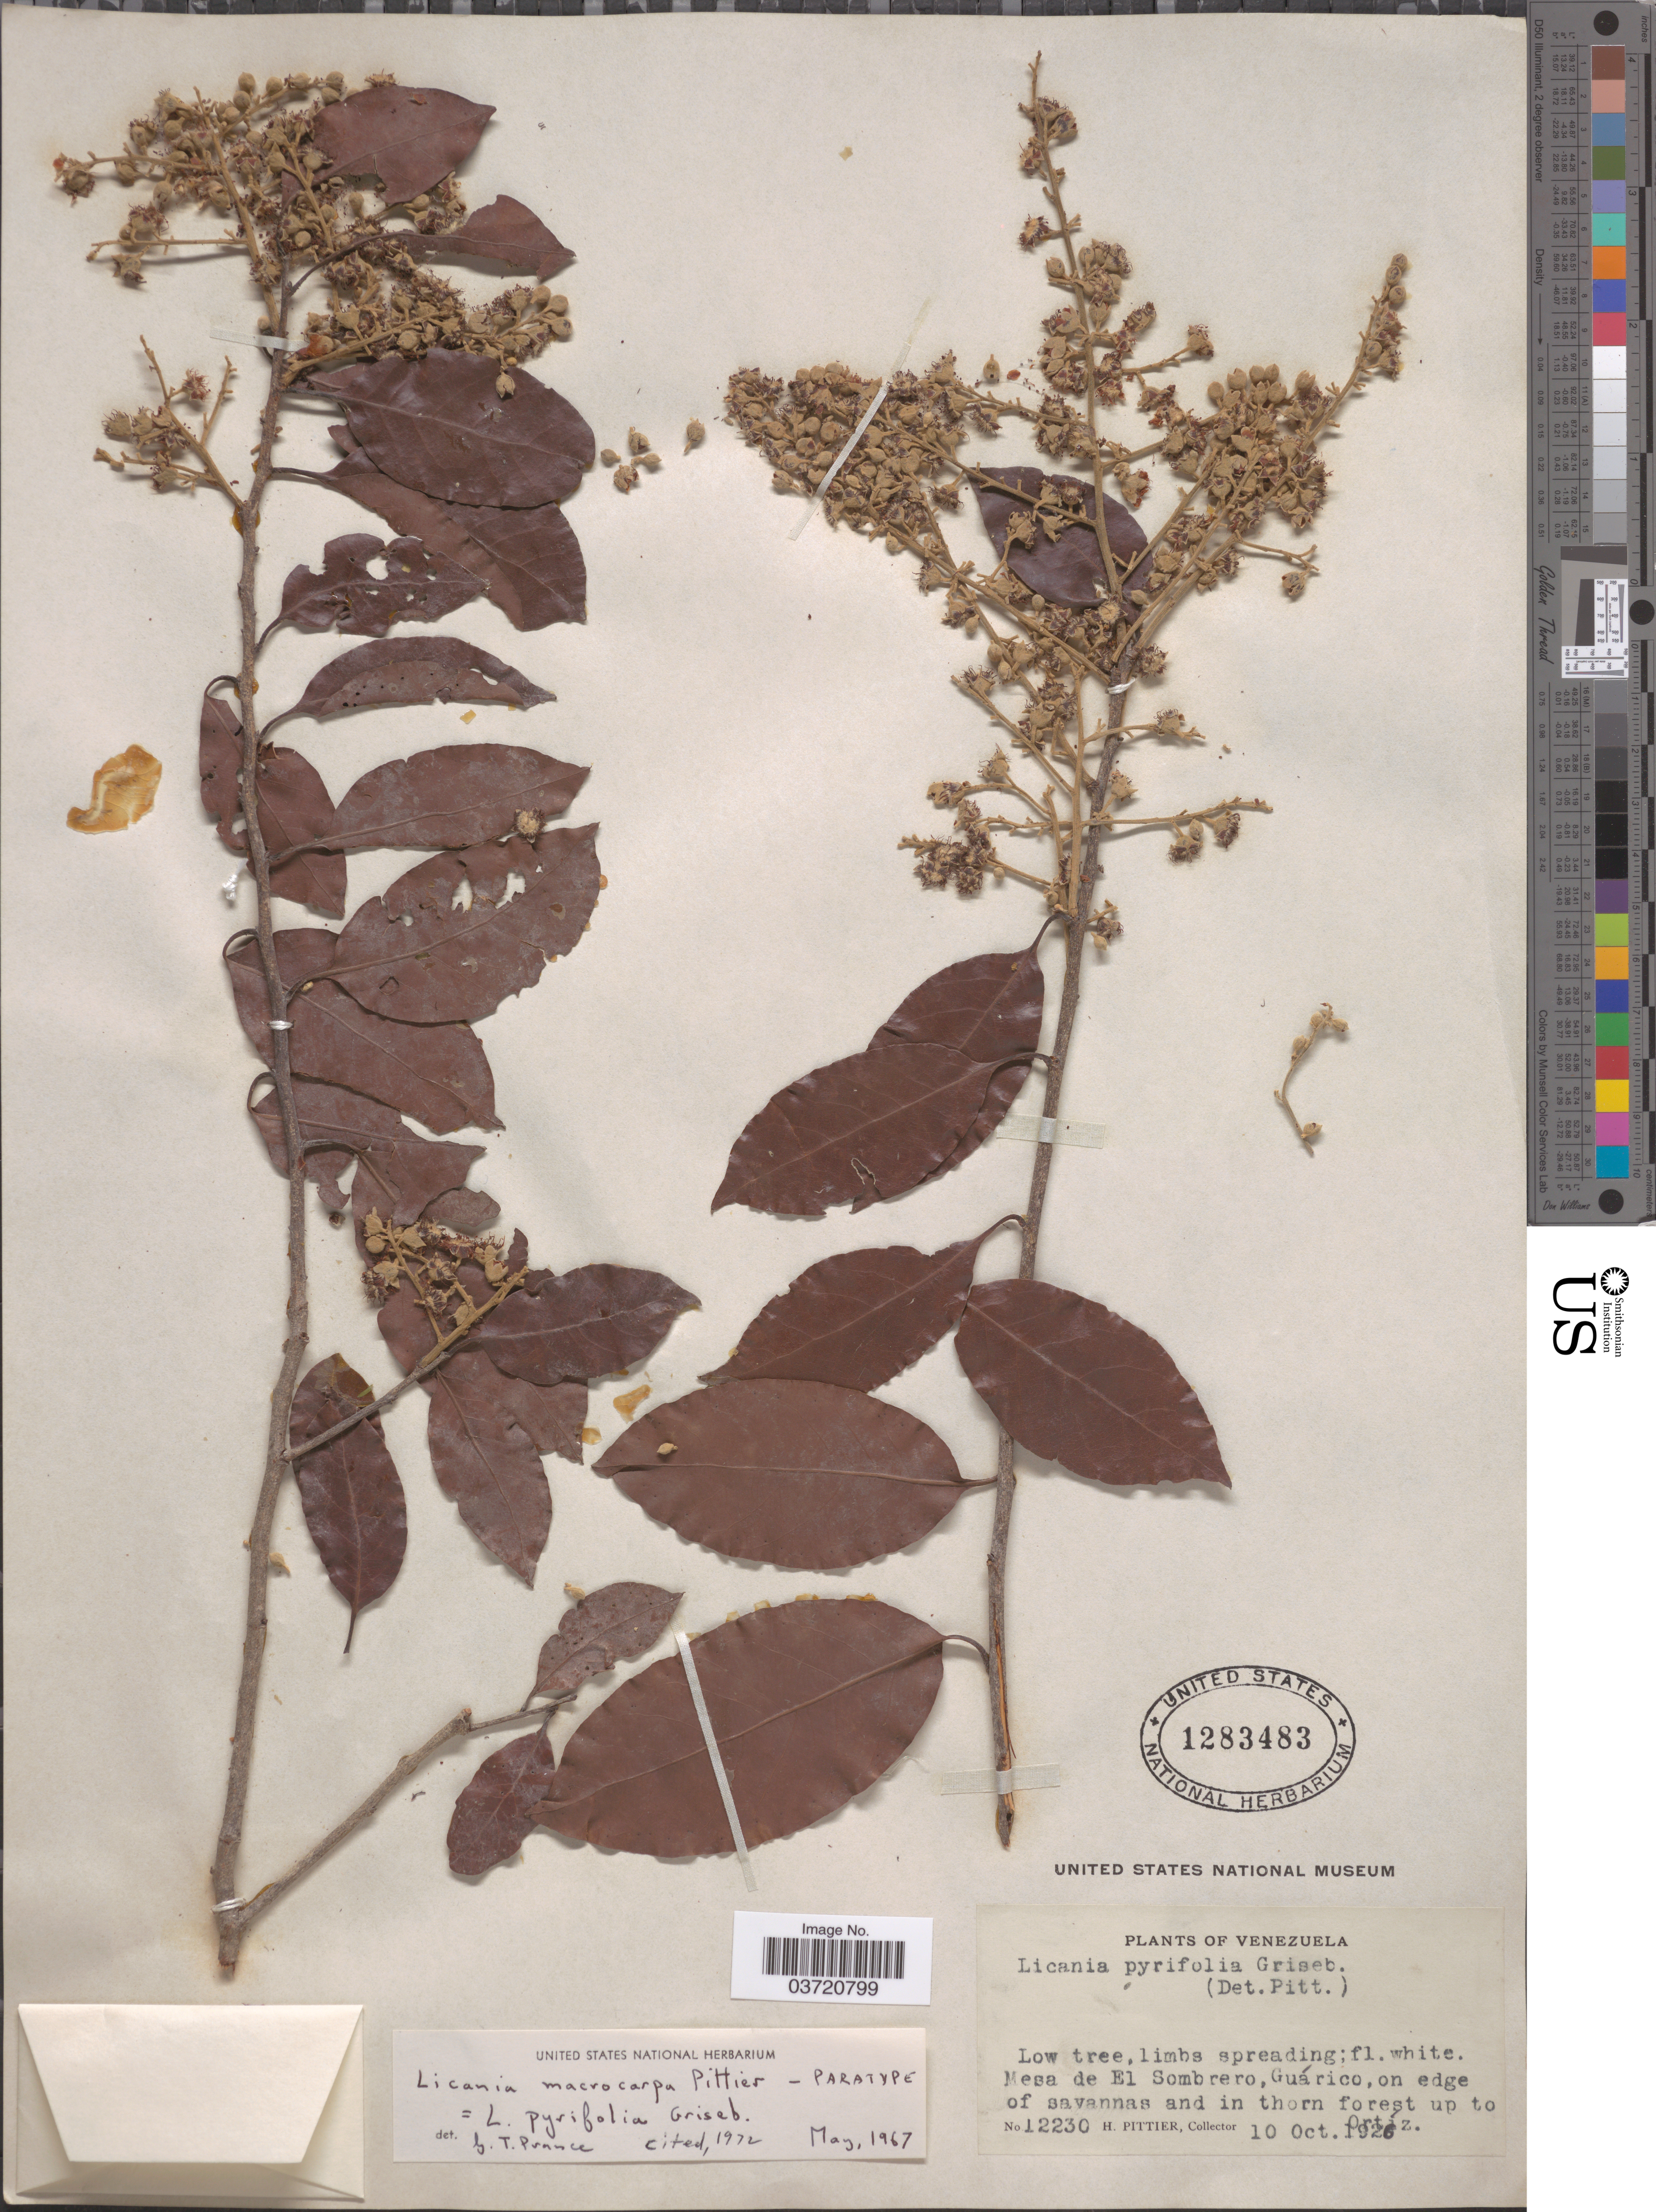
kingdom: Plantae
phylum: Tracheophyta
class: Magnoliopsida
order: Malpighiales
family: Chrysobalanaceae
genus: Moquilea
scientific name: Moquilea pyrifolia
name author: (Griseb.) R.O. Williams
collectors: H. F. Pittier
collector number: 12230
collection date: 1926-10-10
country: Venezuela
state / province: Guarico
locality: Mesa de El Sombrero, on edge of savannas and in thorn forest up to Ortíz.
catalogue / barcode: US 1283483